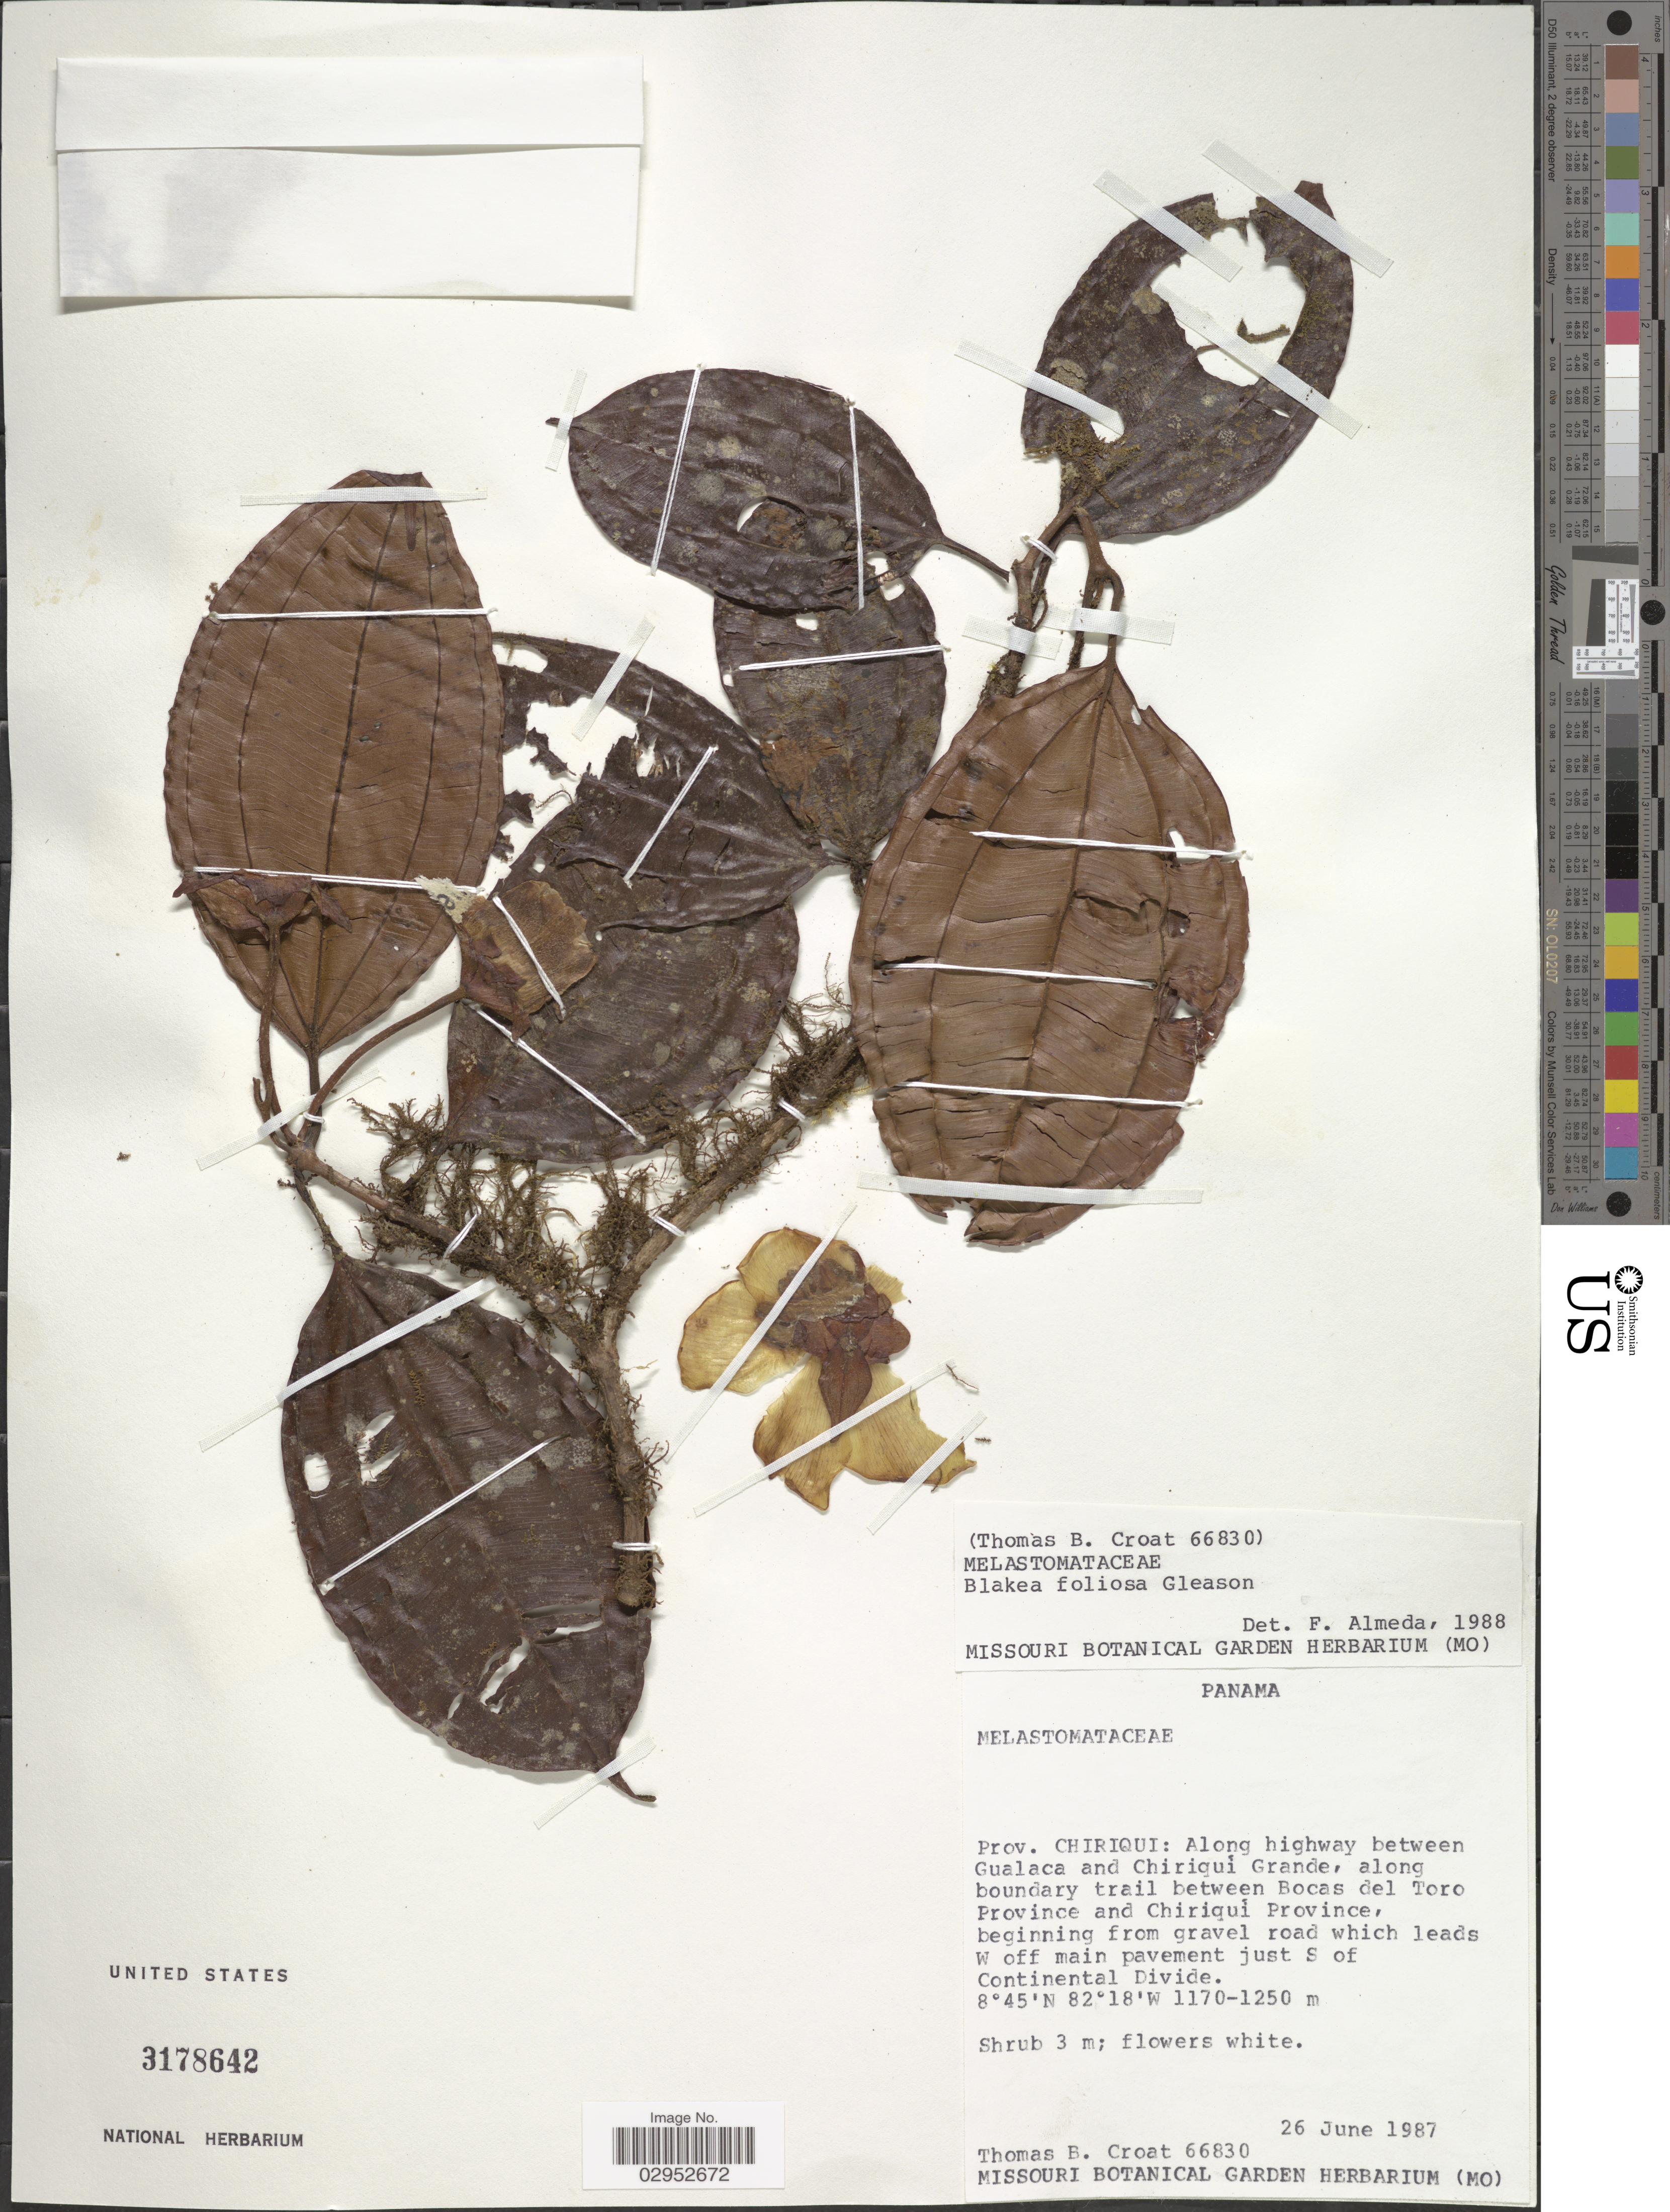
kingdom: Plantae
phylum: Tracheophyta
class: Magnoliopsida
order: Myrtales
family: Melastomataceae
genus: Blakea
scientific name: Blakea foliacea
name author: Gleason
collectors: T. B. Croat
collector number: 66830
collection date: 1987-06-26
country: Panama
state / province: Chiriqui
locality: Prov. Chiriqui: Along highway between Gualaca and Chiriquí Grande, along boundary trail between Bocas del Toro. Province and Chiriqui Province, beginning from gravel road which leads W off main pavement just S of Continental Divide.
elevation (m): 1170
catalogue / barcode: US 3178642